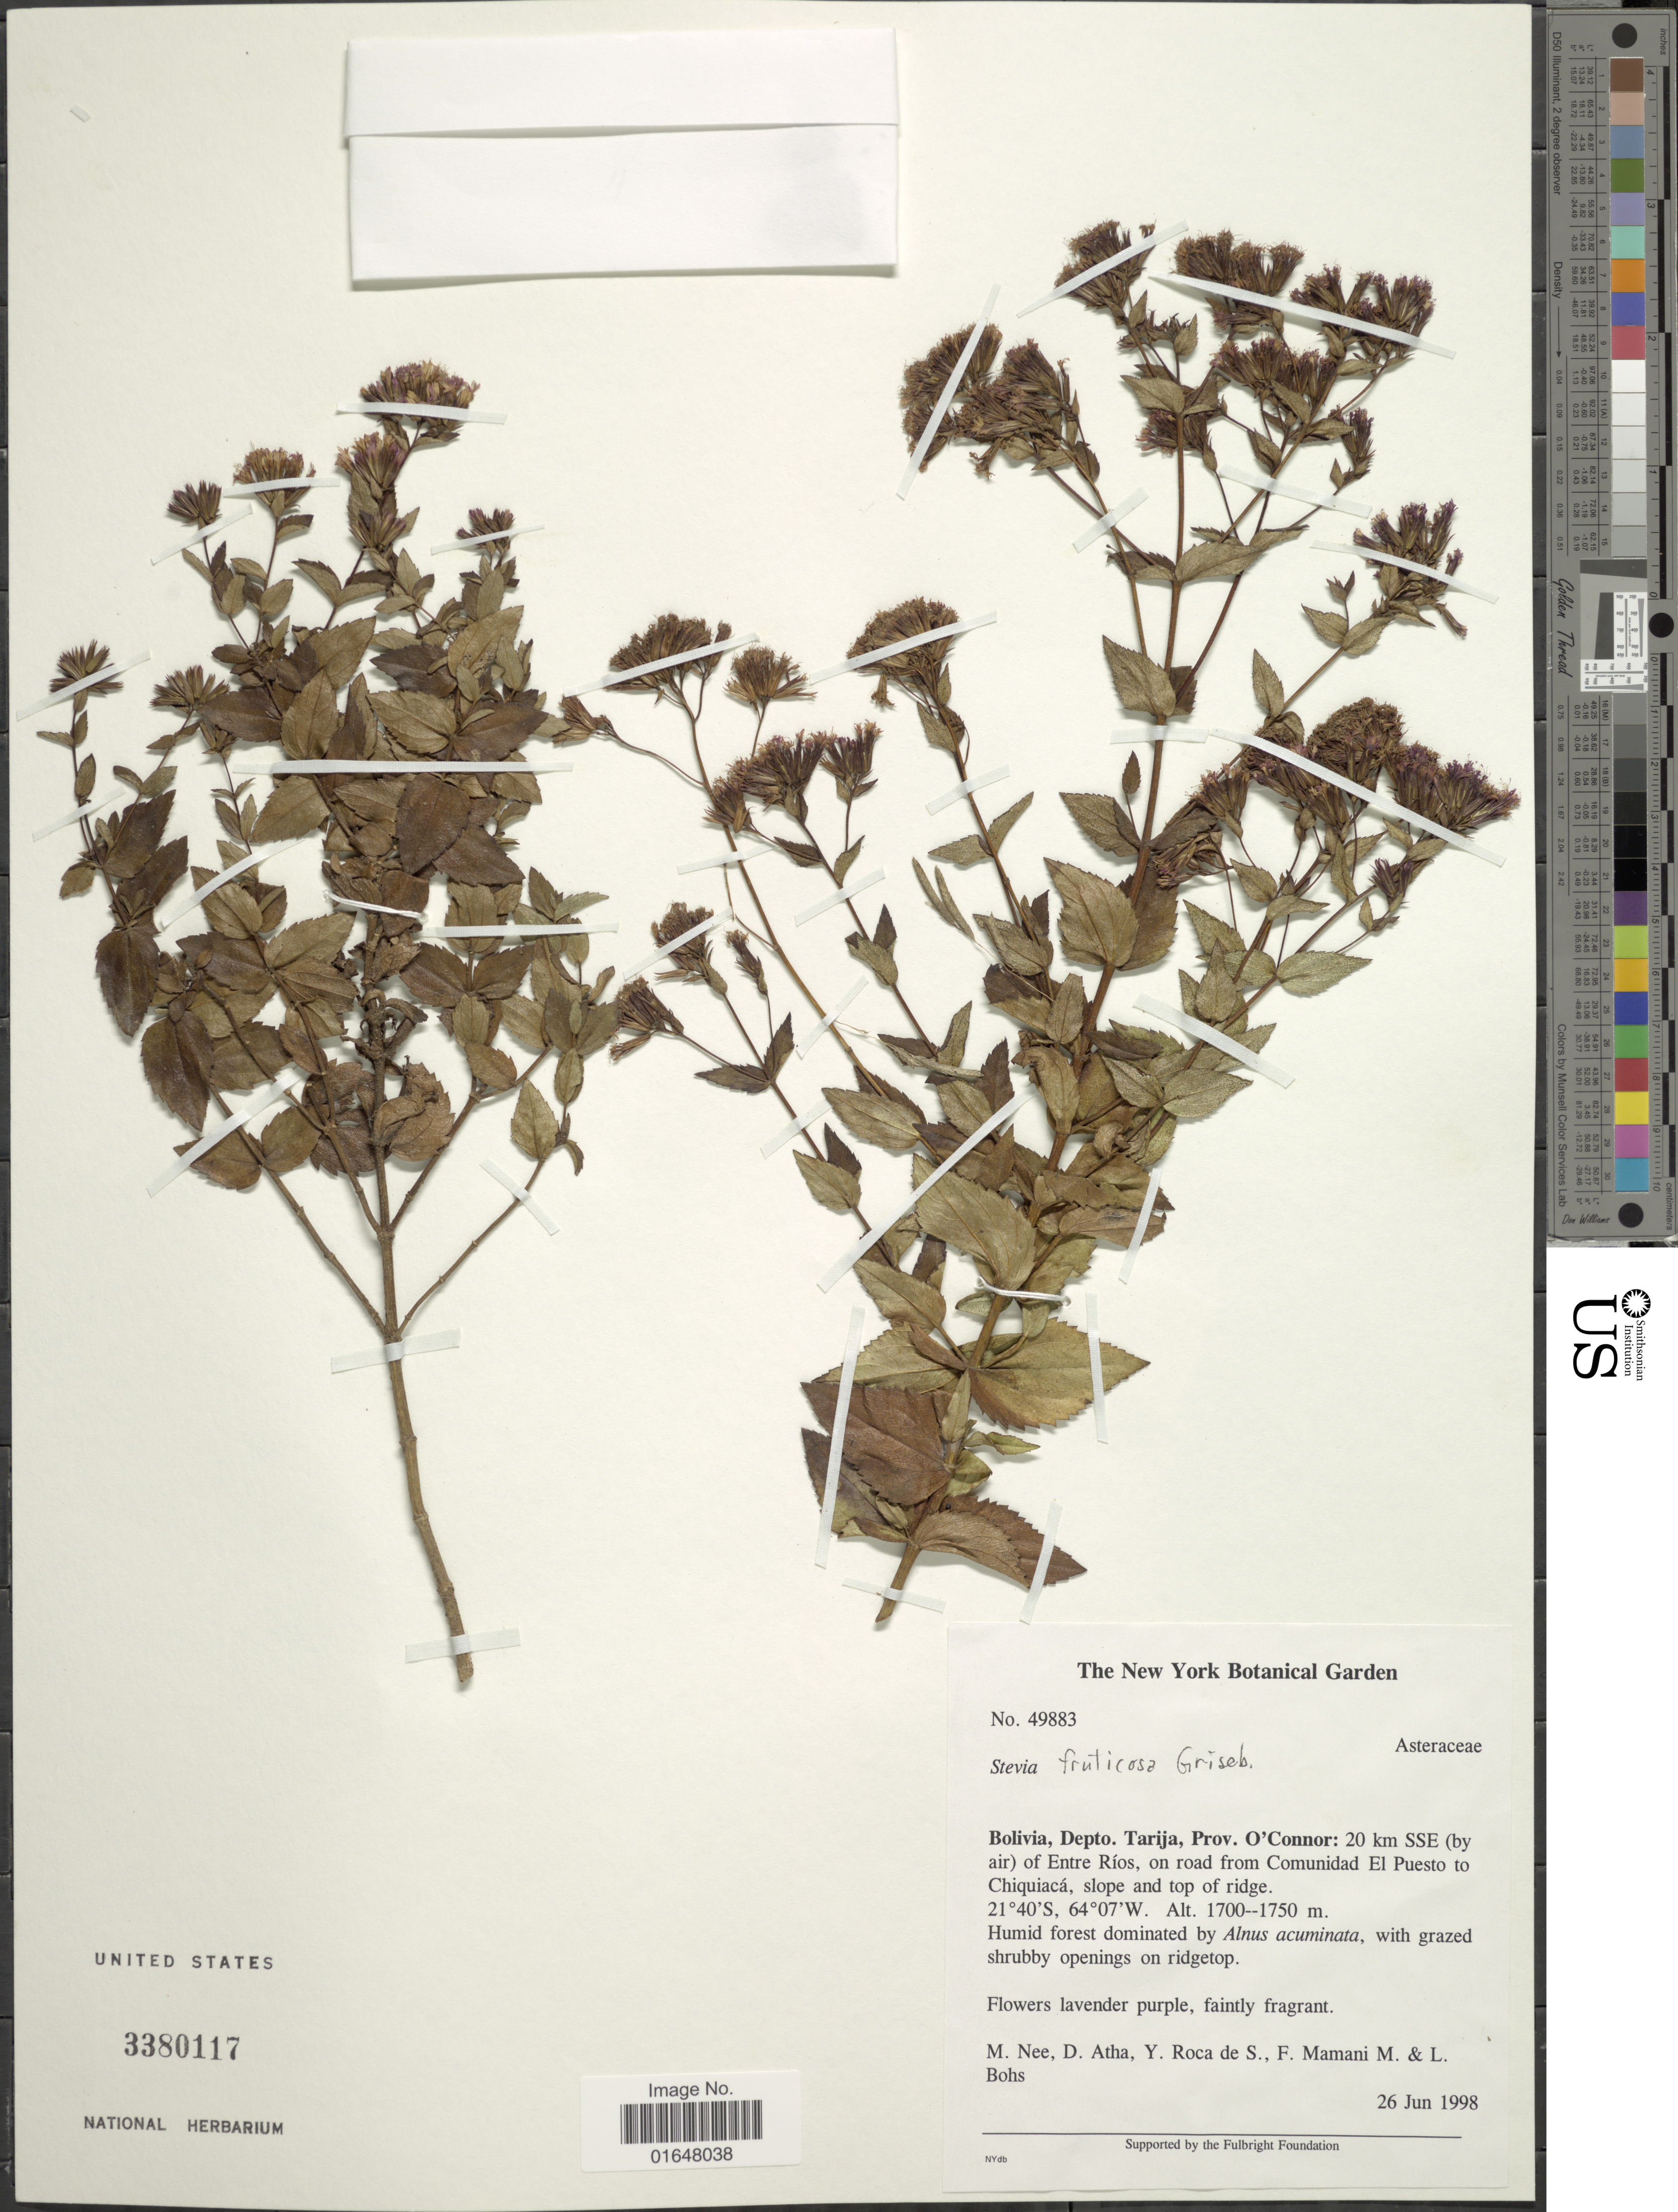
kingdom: Plantae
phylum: Tracheophyta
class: Magnoliopsida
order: Asterales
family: Asteraceae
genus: Stevia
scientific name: Stevia fruticosa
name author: Griseb.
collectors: M. Nee, D. Atha, Y. Roca de S., F. Mamani & L. A. Bohs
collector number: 49883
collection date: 1998-06-26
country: Bolivia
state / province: Tarija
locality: Prov. O'Connor, 20 km SSE (by air) of Entre Rios, on road from Comunidad El Puesto to Chiquiaca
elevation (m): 1700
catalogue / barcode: US 3380117